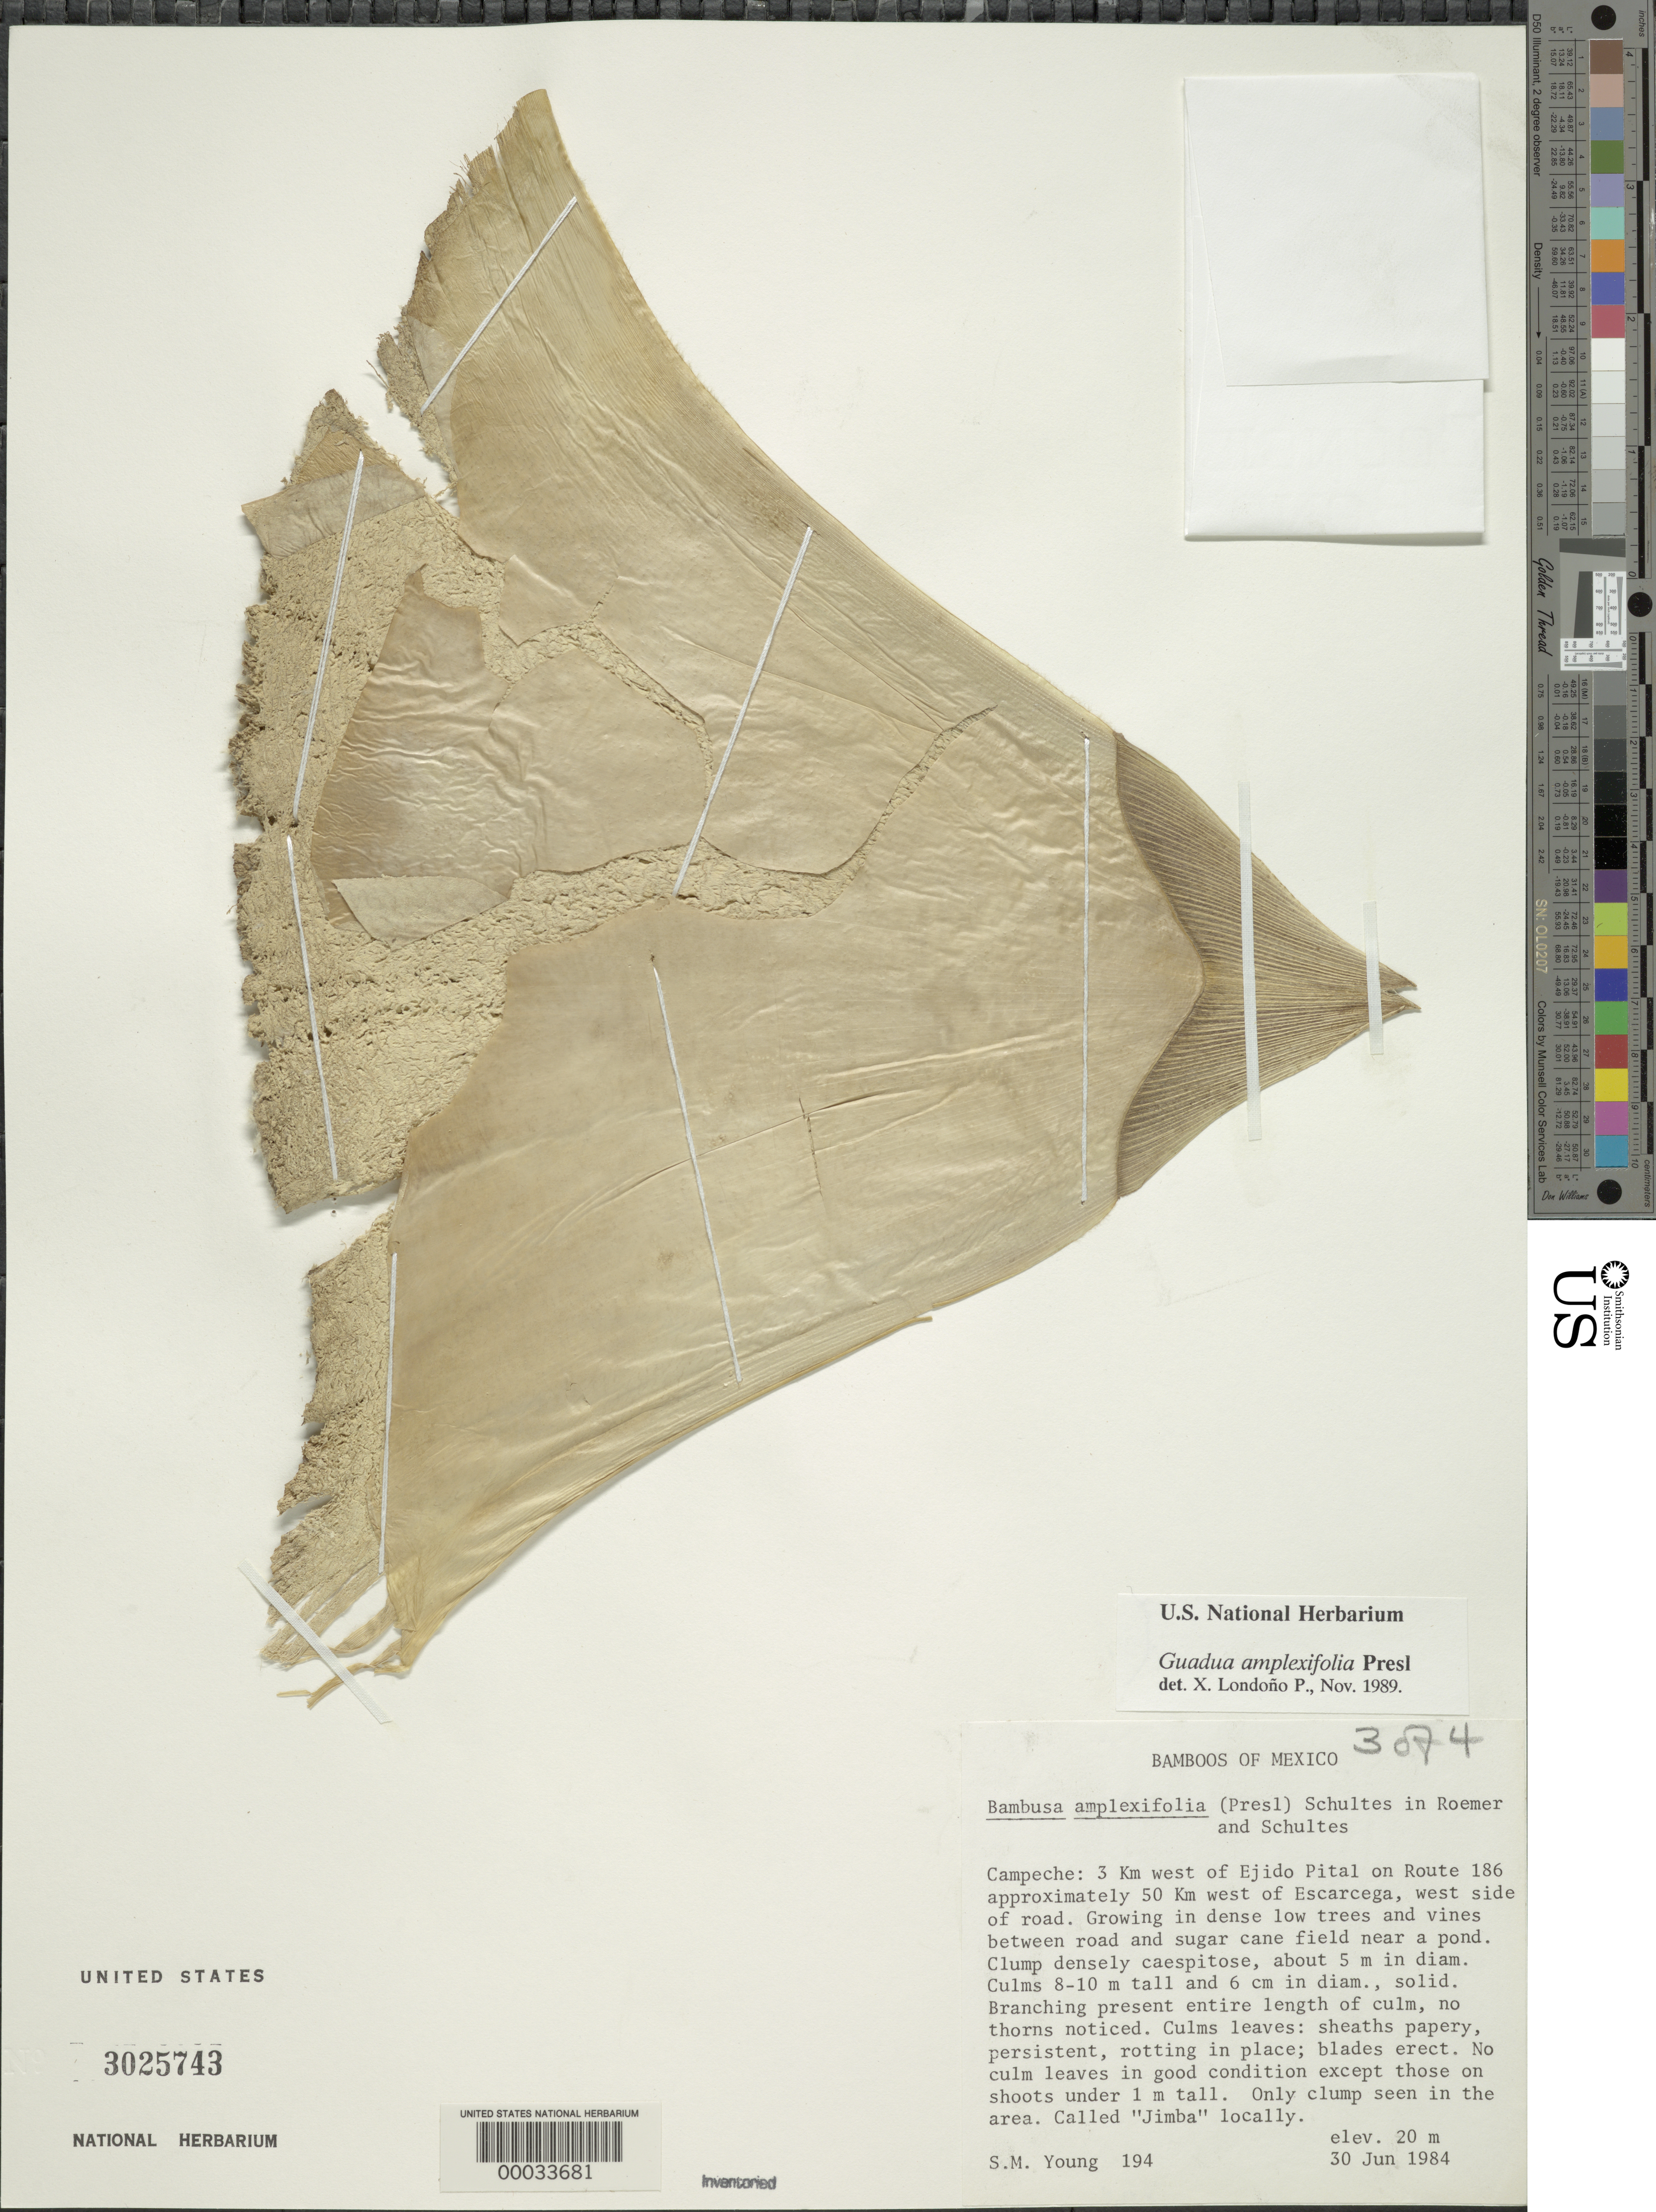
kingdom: Plantae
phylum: Tracheophyta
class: Liliopsida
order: Poales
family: Poaceae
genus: Guadua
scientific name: Guadua amplexifolia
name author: J. Presl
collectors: S. Young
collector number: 194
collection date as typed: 30 Jun 1984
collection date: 1984-06-30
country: Mexico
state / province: Campeche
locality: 3 km W of Ejido Pital on route 186, ca 50 km W of Escarcega, W side of road, between road and sugar cane field near a pond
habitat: Near a pond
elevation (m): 20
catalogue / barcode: US 3025743